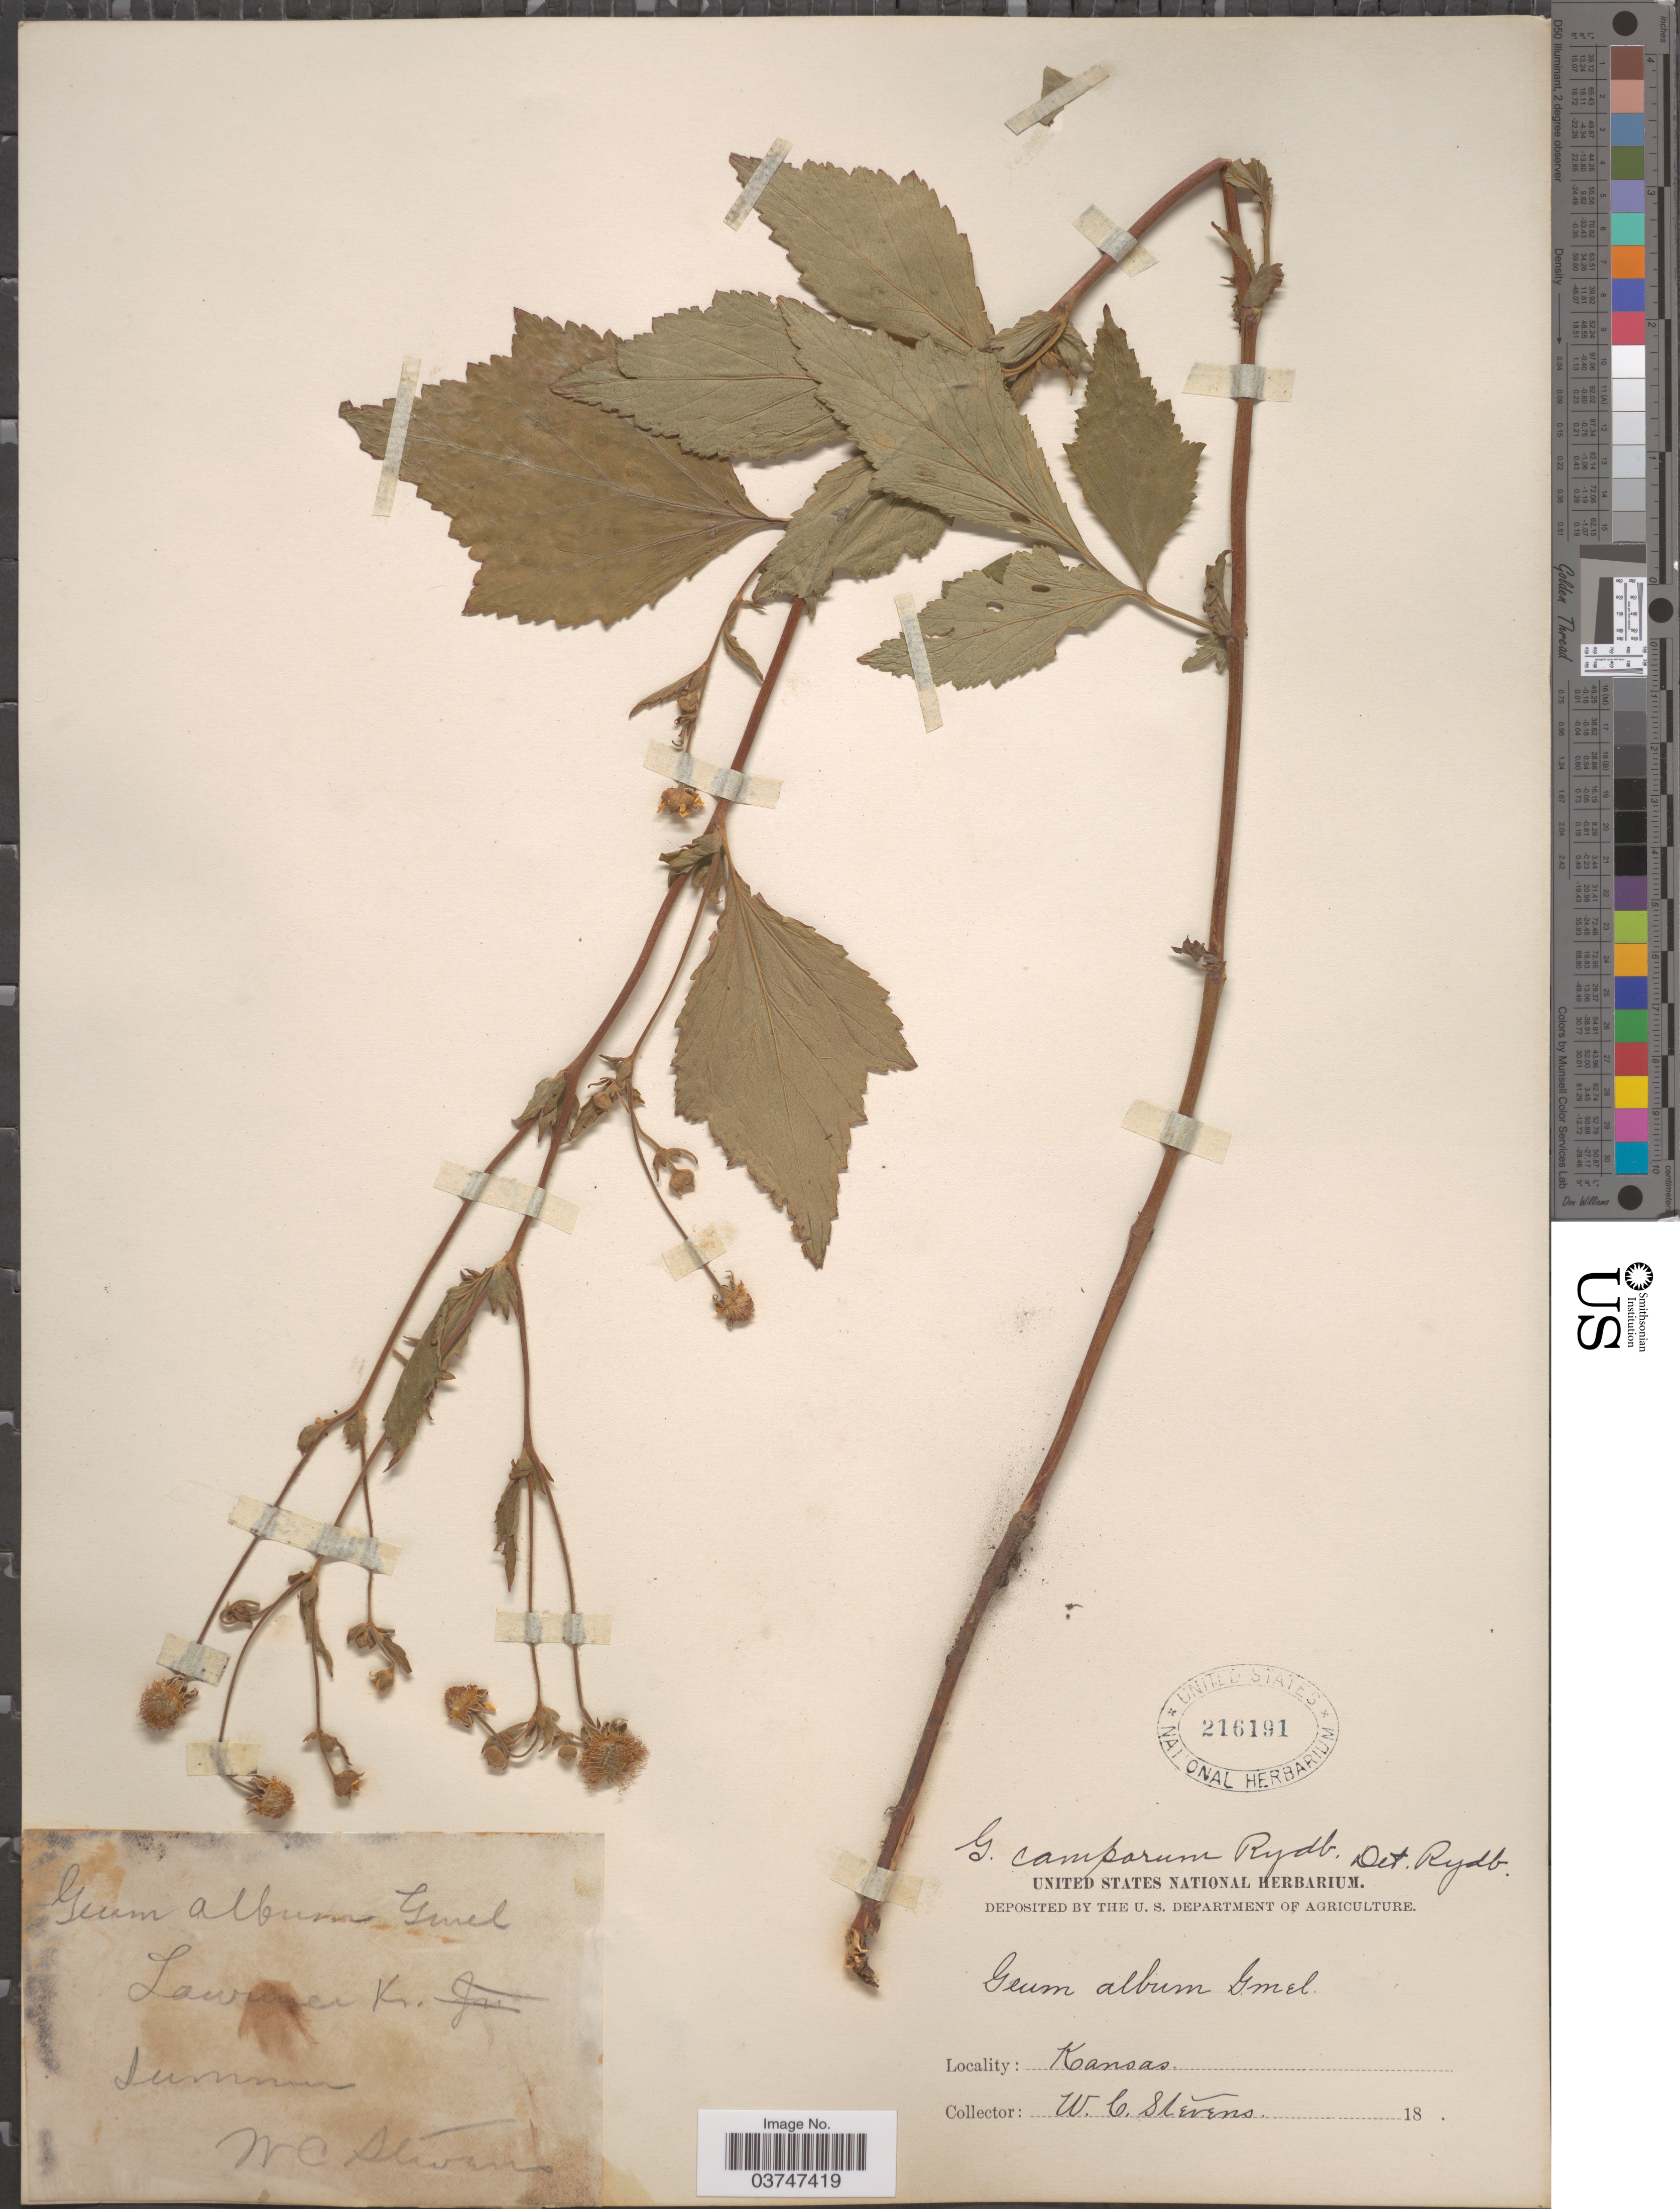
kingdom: Plantae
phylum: Tracheophyta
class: Magnoliopsida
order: Rosales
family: Rosaceae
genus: Geum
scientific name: Geum canadense var. camporum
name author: (Rydb.) Fernald & Weath.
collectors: W. C. Stevens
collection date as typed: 18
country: United States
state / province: Kansas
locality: Lawrence.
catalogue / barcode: US 216191